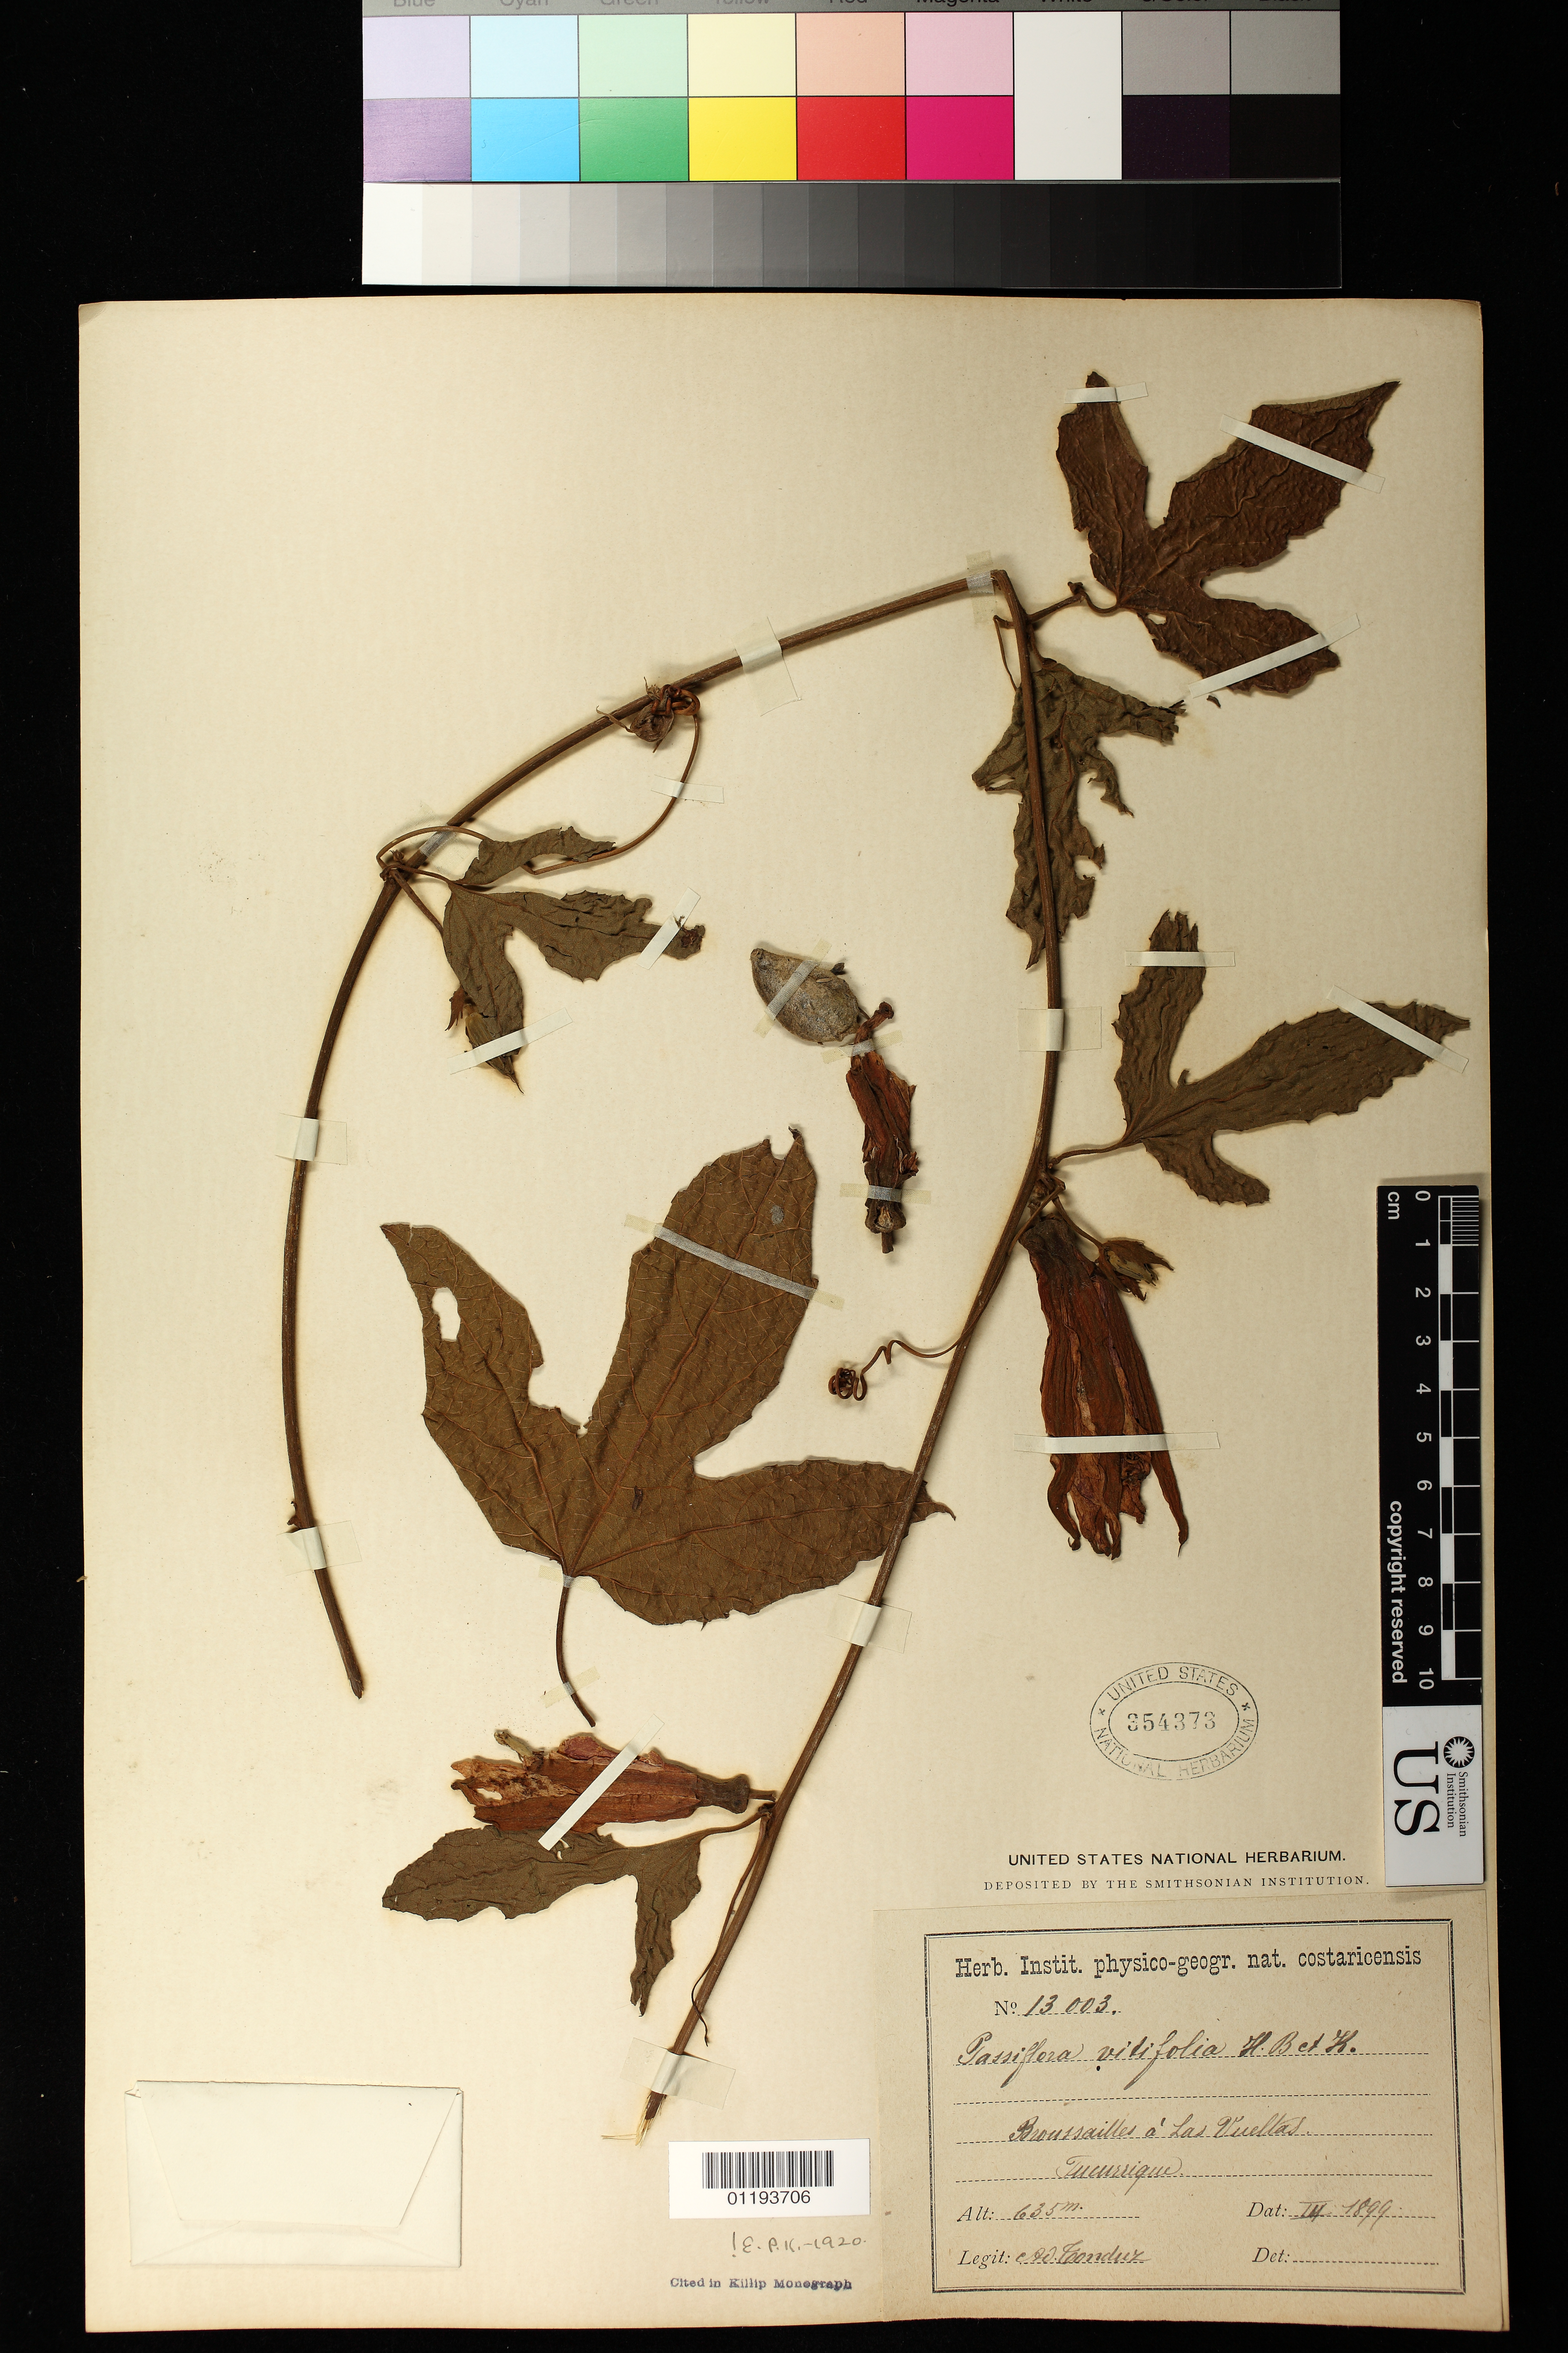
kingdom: Plantae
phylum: Tracheophyta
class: Magnoliopsida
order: Malpighiales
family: Passifloraceae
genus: Passiflora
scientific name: Passiflora vitifolia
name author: Kunth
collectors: A. Tonduz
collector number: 13003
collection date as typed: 1899-03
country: Costa Rica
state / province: Cartago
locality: Tucurrique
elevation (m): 635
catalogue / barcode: US 354373